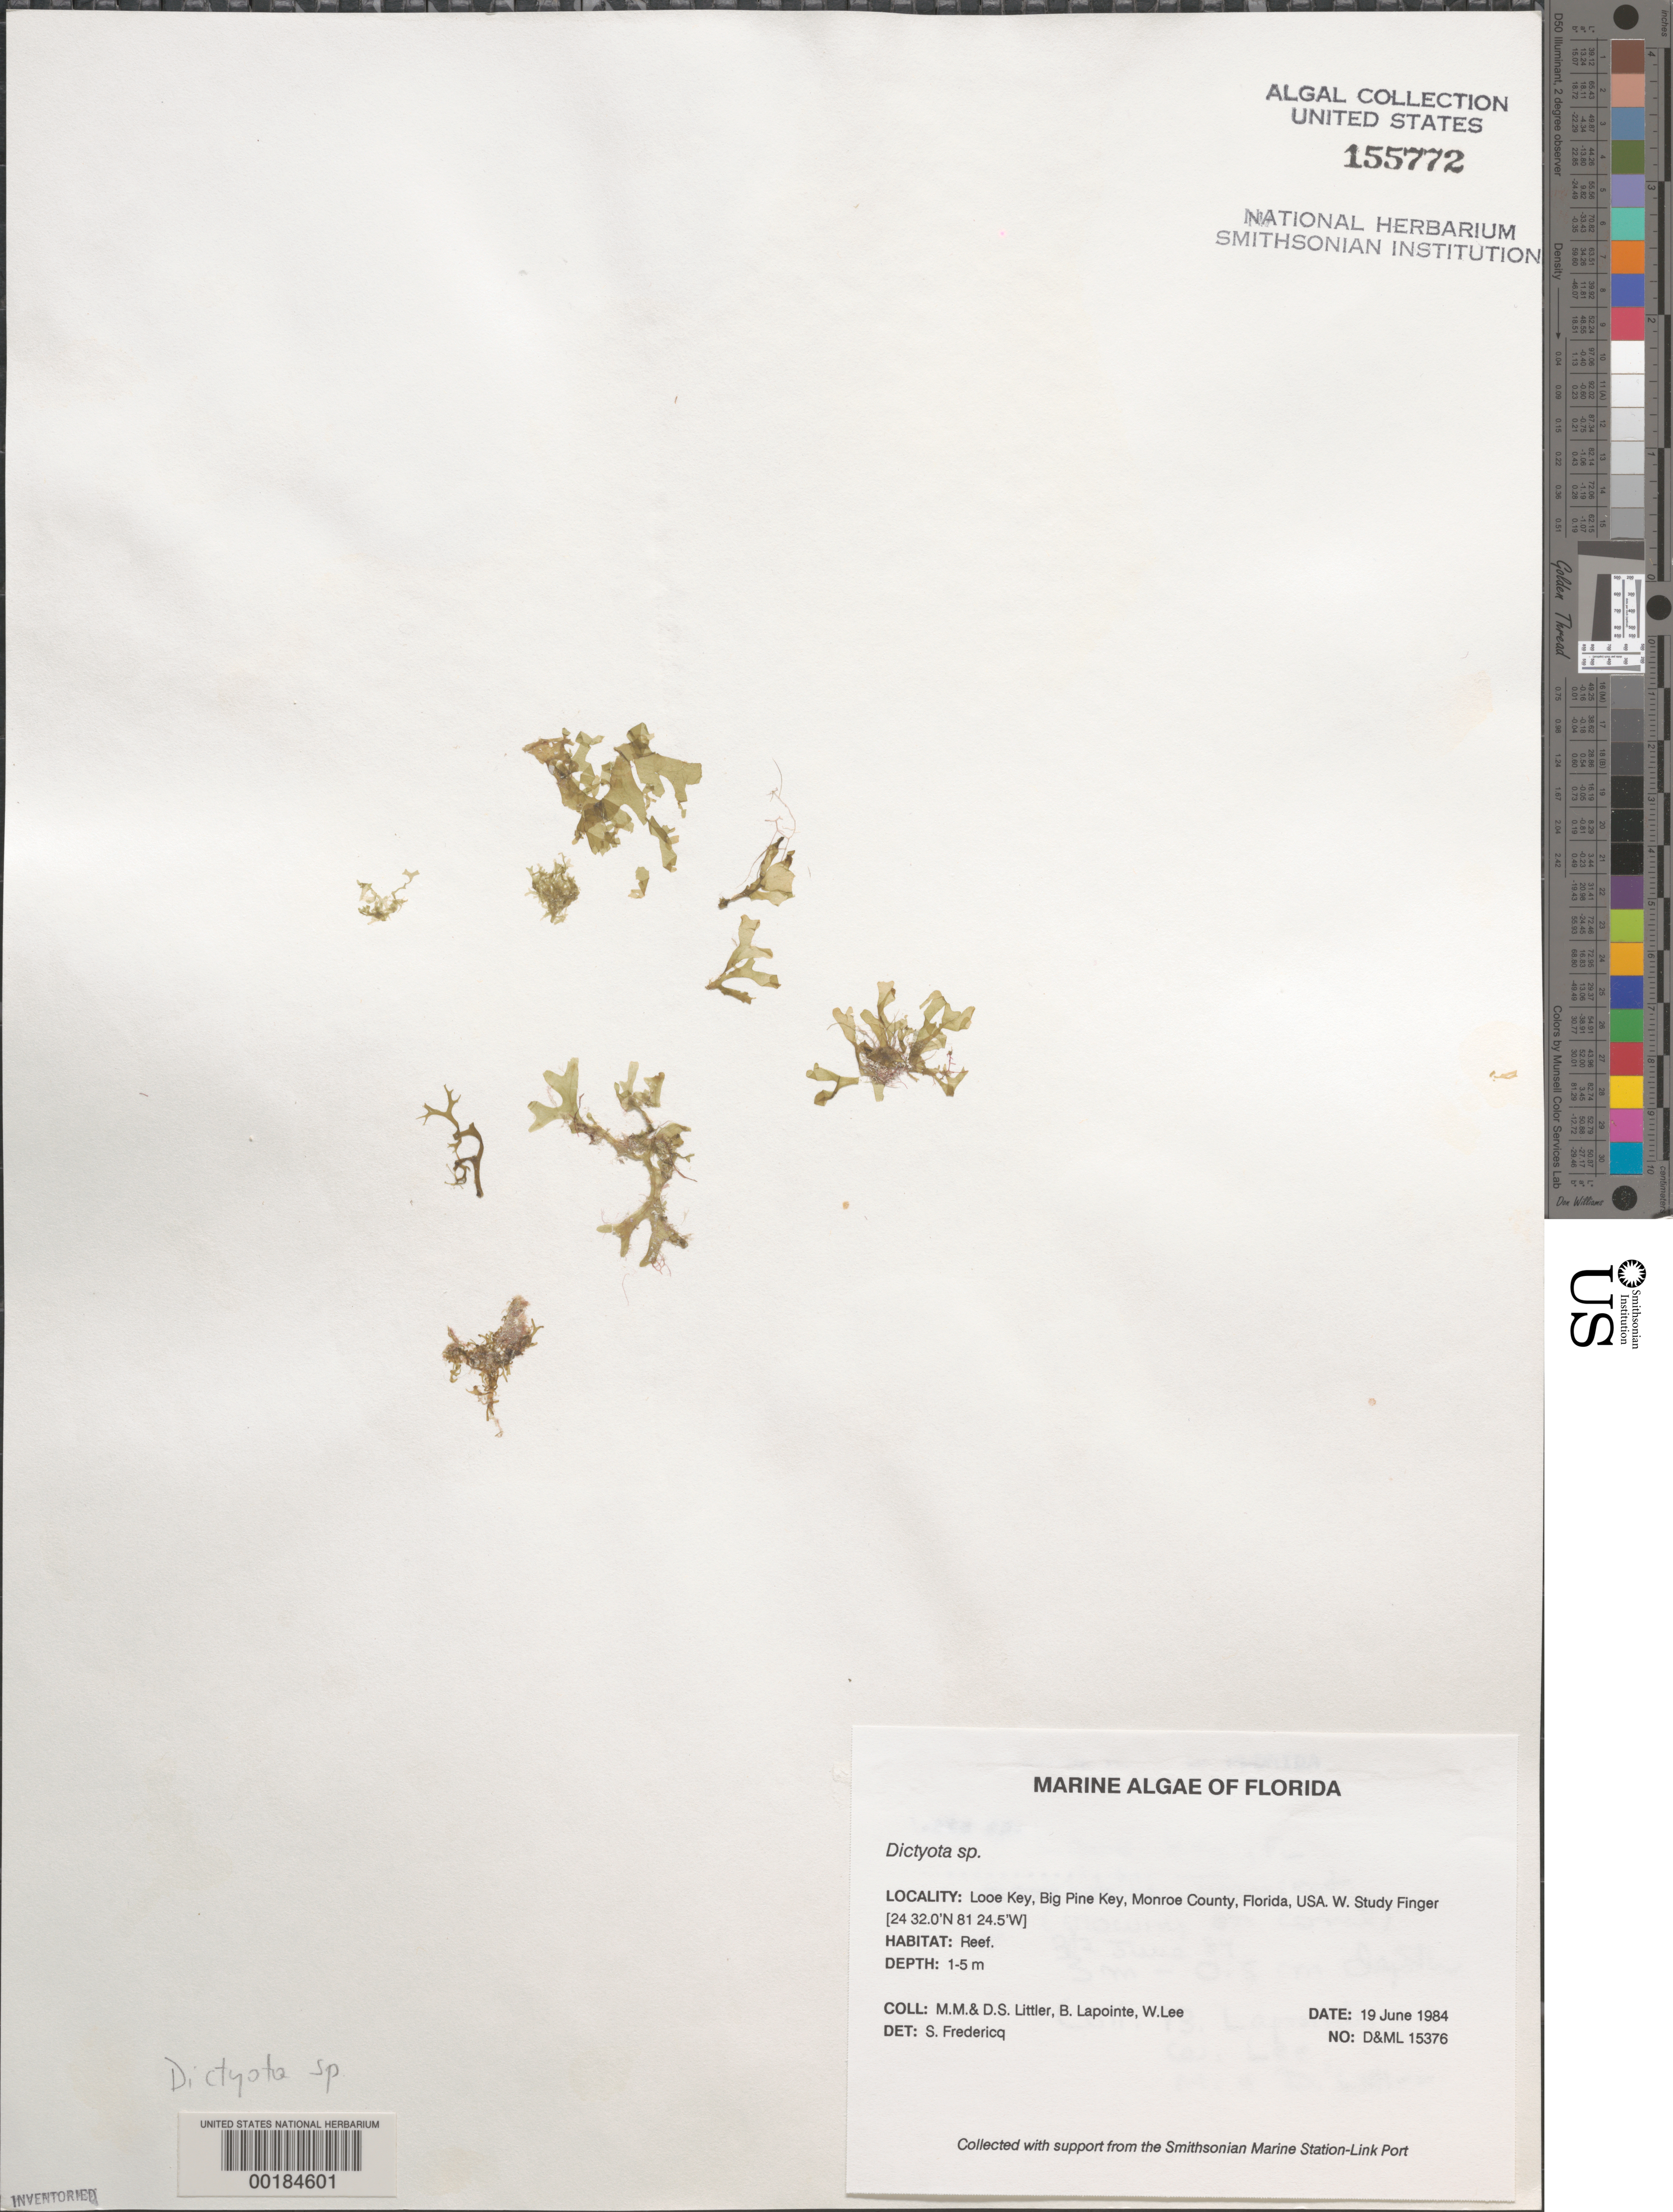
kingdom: Chromista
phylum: Ochrophyta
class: Phaeophyceae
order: Dictyotales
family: Dictyotaceae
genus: Dictyota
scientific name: Dictyota sp.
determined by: Fredericq, S.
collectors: M. M. Littler, D. S. Littler, B. Lapointe & W. Lee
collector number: D&ML 15376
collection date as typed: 19 Jun 1984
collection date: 1984-06-19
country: United States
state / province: Florida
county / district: Monroe County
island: Looe Key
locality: Looe Key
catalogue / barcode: US 155772